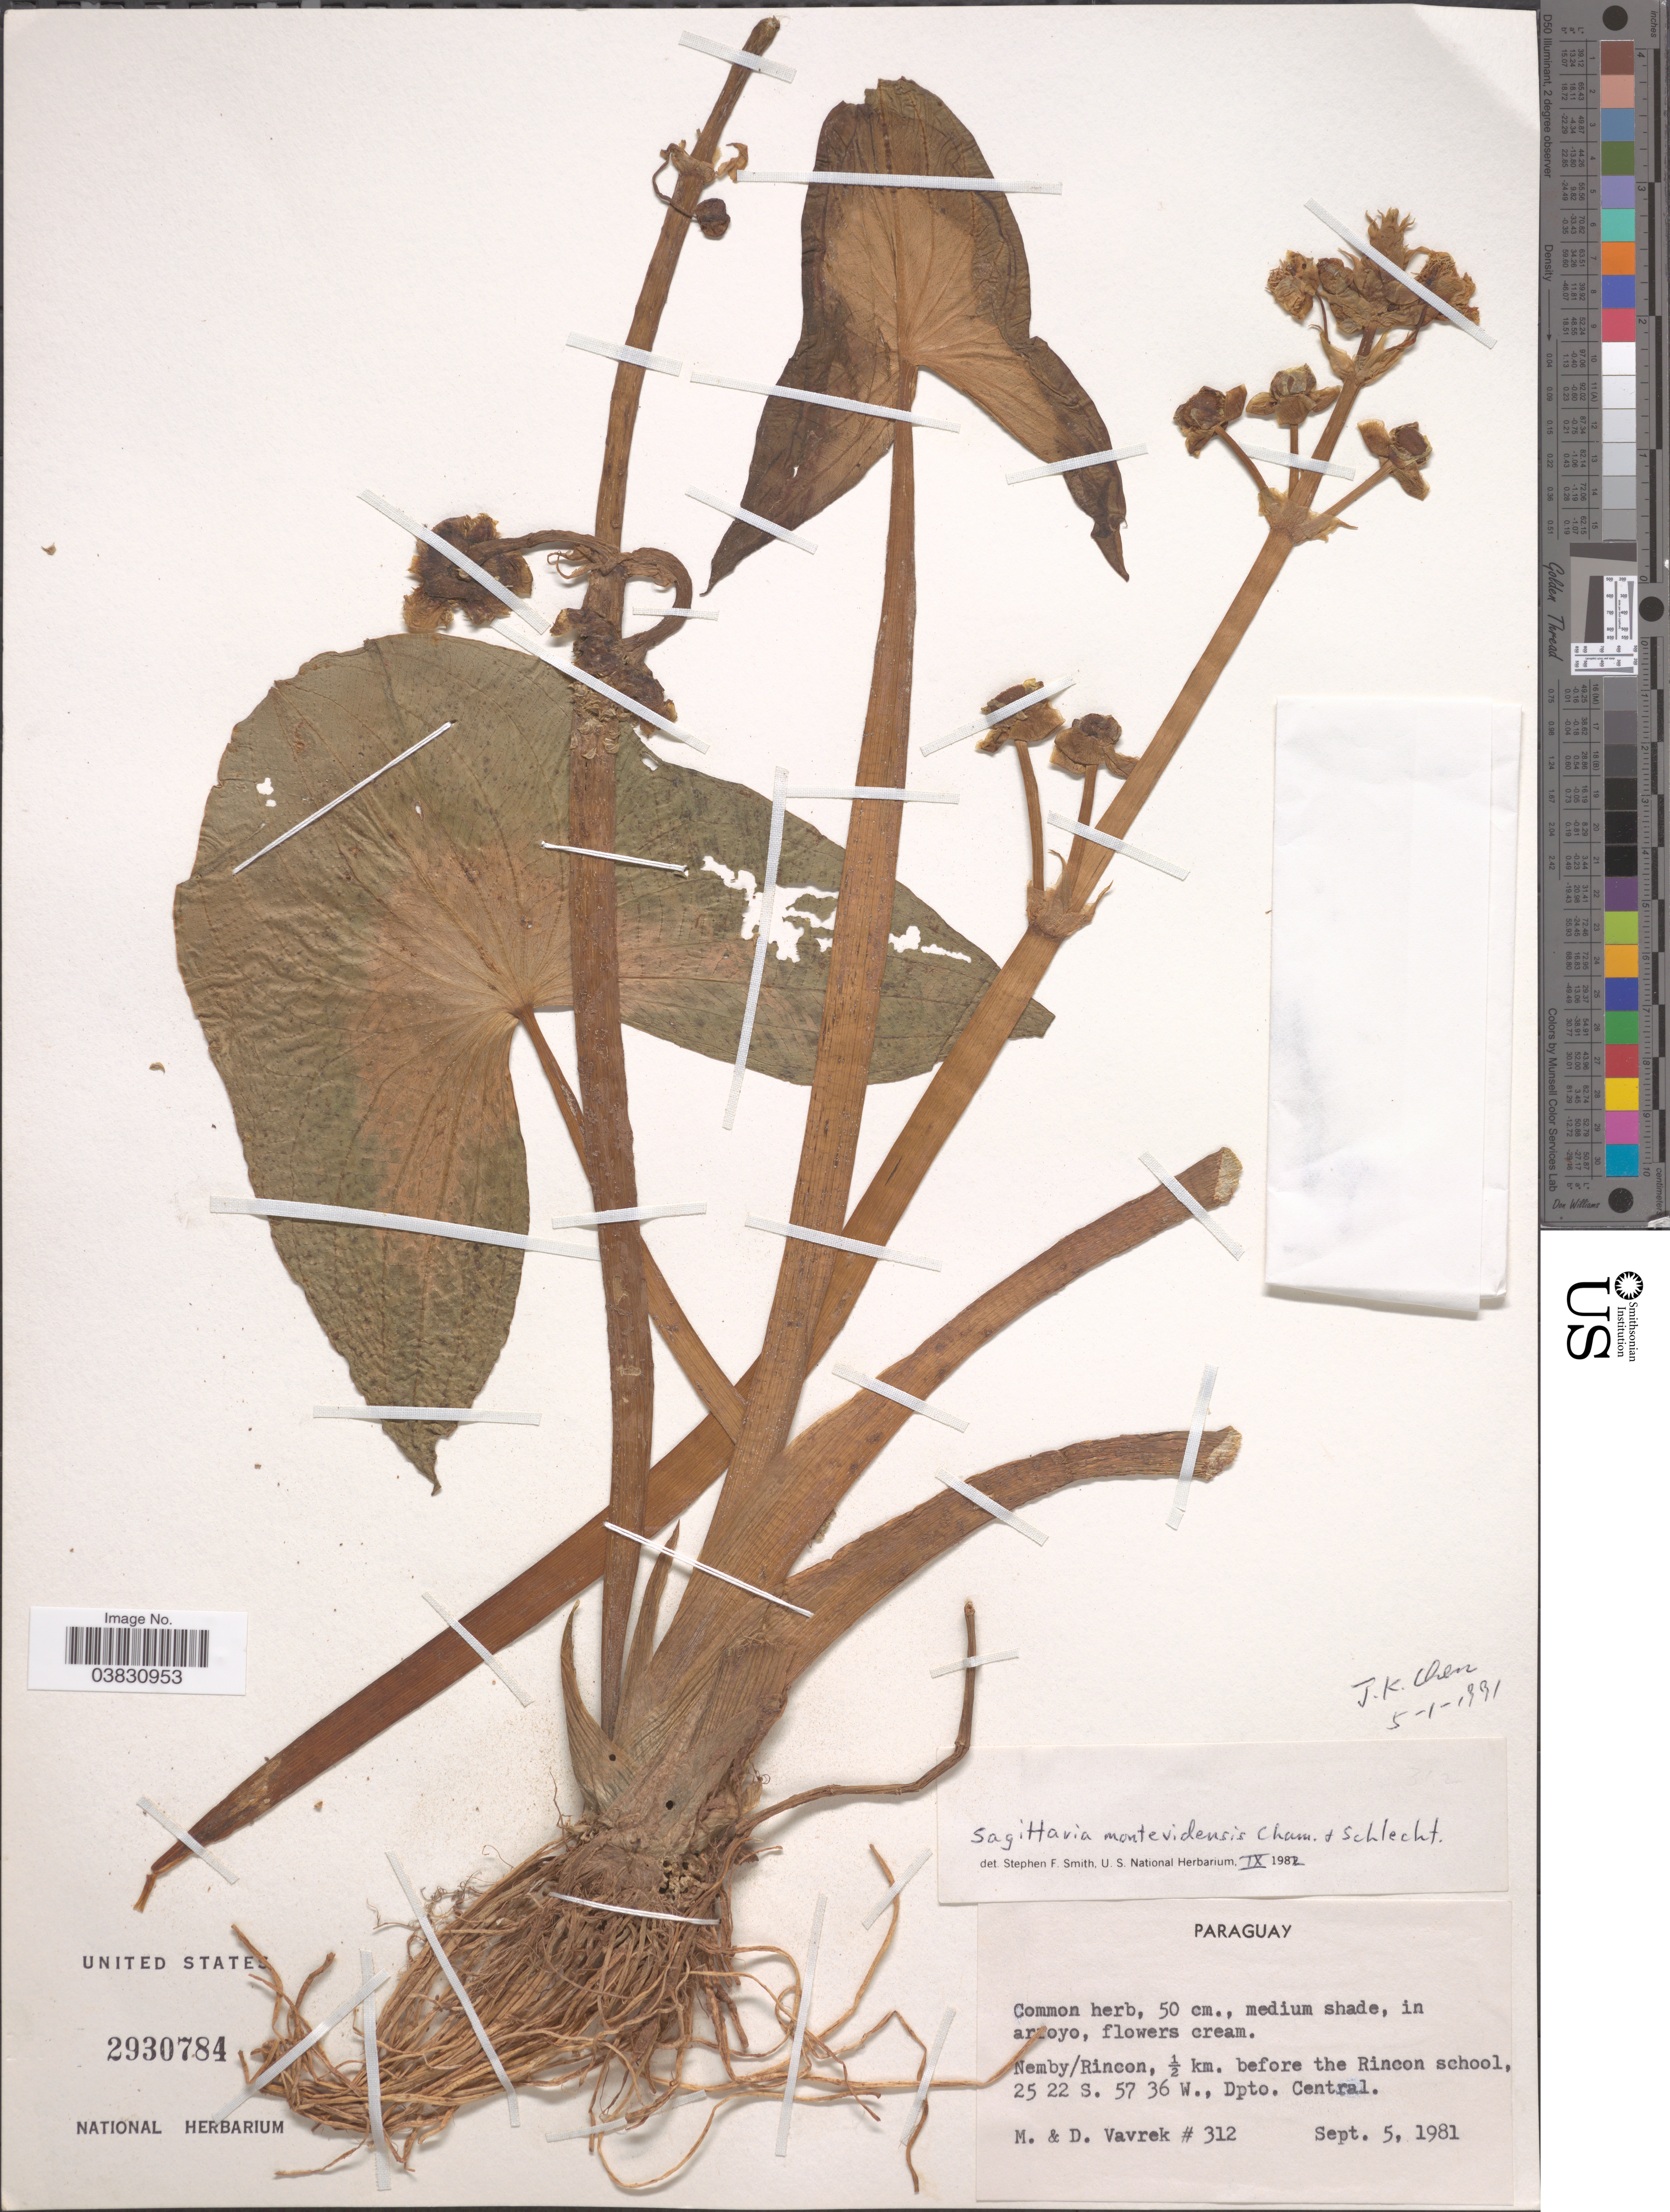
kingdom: Plantae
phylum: Tracheophyta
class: Liliopsida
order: Alismatales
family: Alismataceae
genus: Sagittaria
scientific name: Sagittaria montevidensis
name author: Cham. & Schltdl.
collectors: M. Vavrek & D. Vavrek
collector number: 312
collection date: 1981-09-05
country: Paraguay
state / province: Central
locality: Nemby/Rincon, ½ km. before the Rincon school, Dpto. Central.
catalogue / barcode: US 2930784